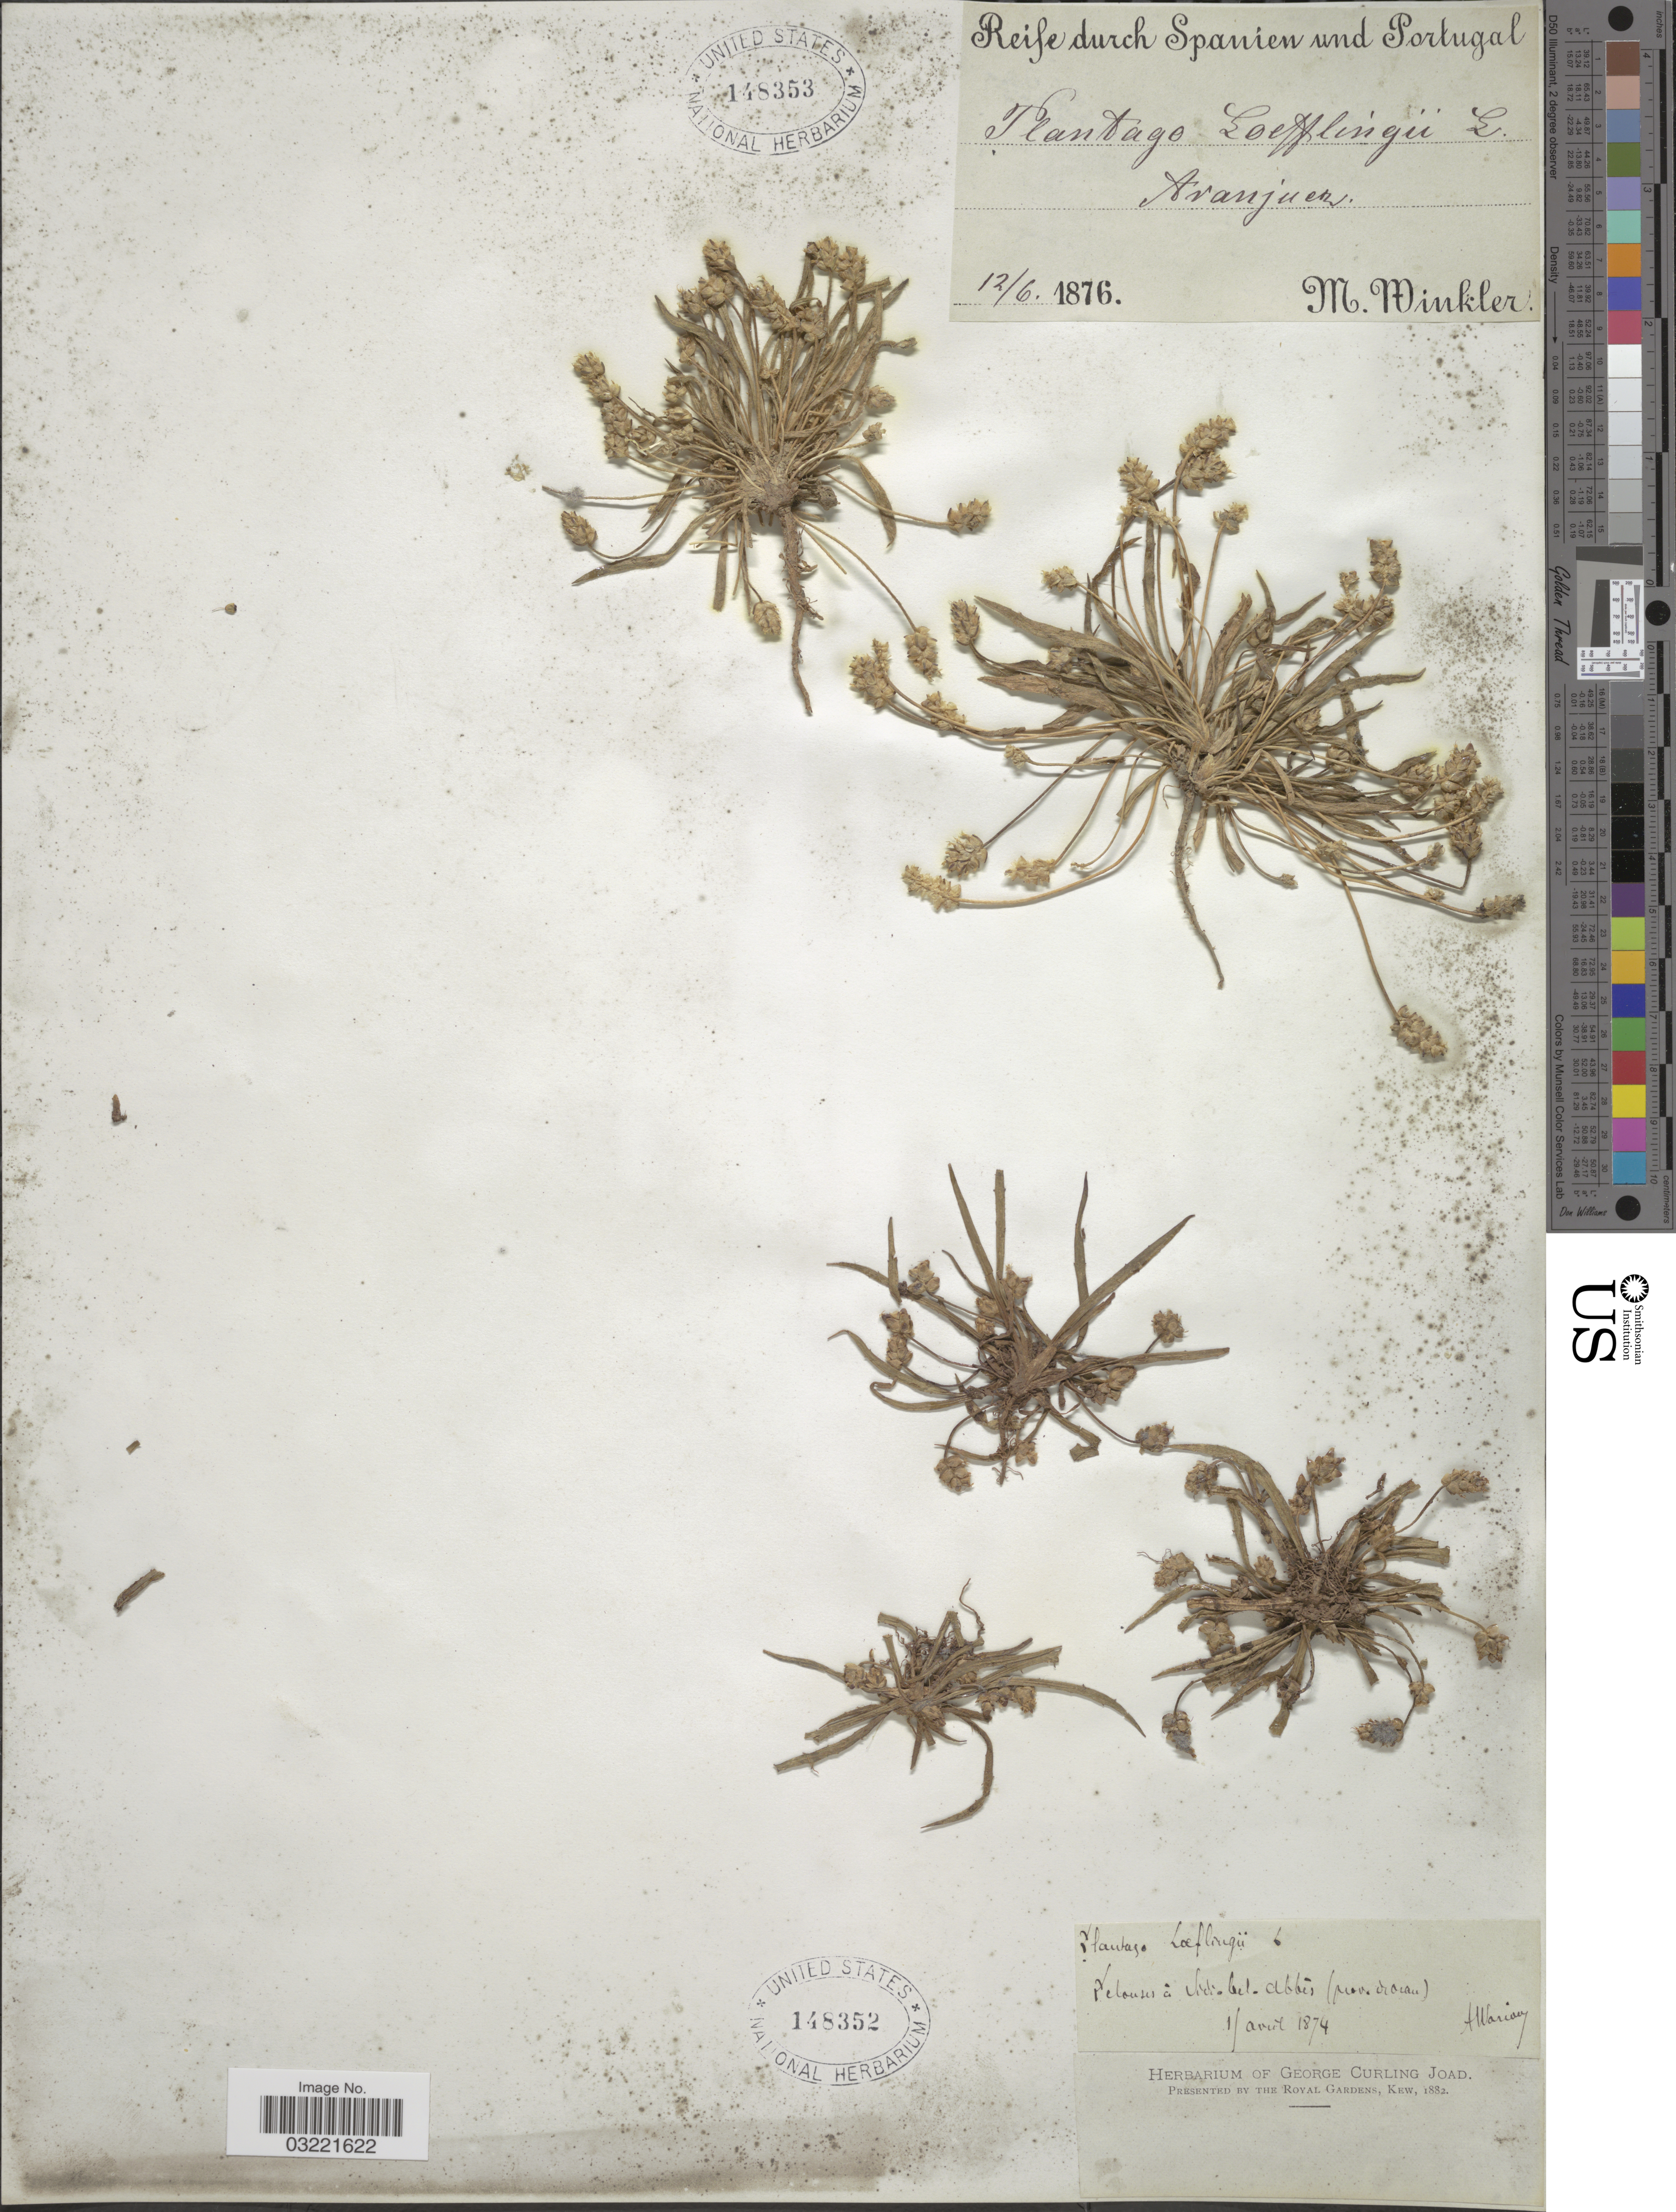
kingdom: Plantae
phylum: Tracheophyta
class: Magnoliopsida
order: Lamiales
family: Plantaginaceae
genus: Plantago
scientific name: Plantago loeflingii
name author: L.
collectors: A. Warion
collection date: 1874-04-01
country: Algeria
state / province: Oran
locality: Pelouses à Sidi Bel Abbés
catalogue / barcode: US 148352-2